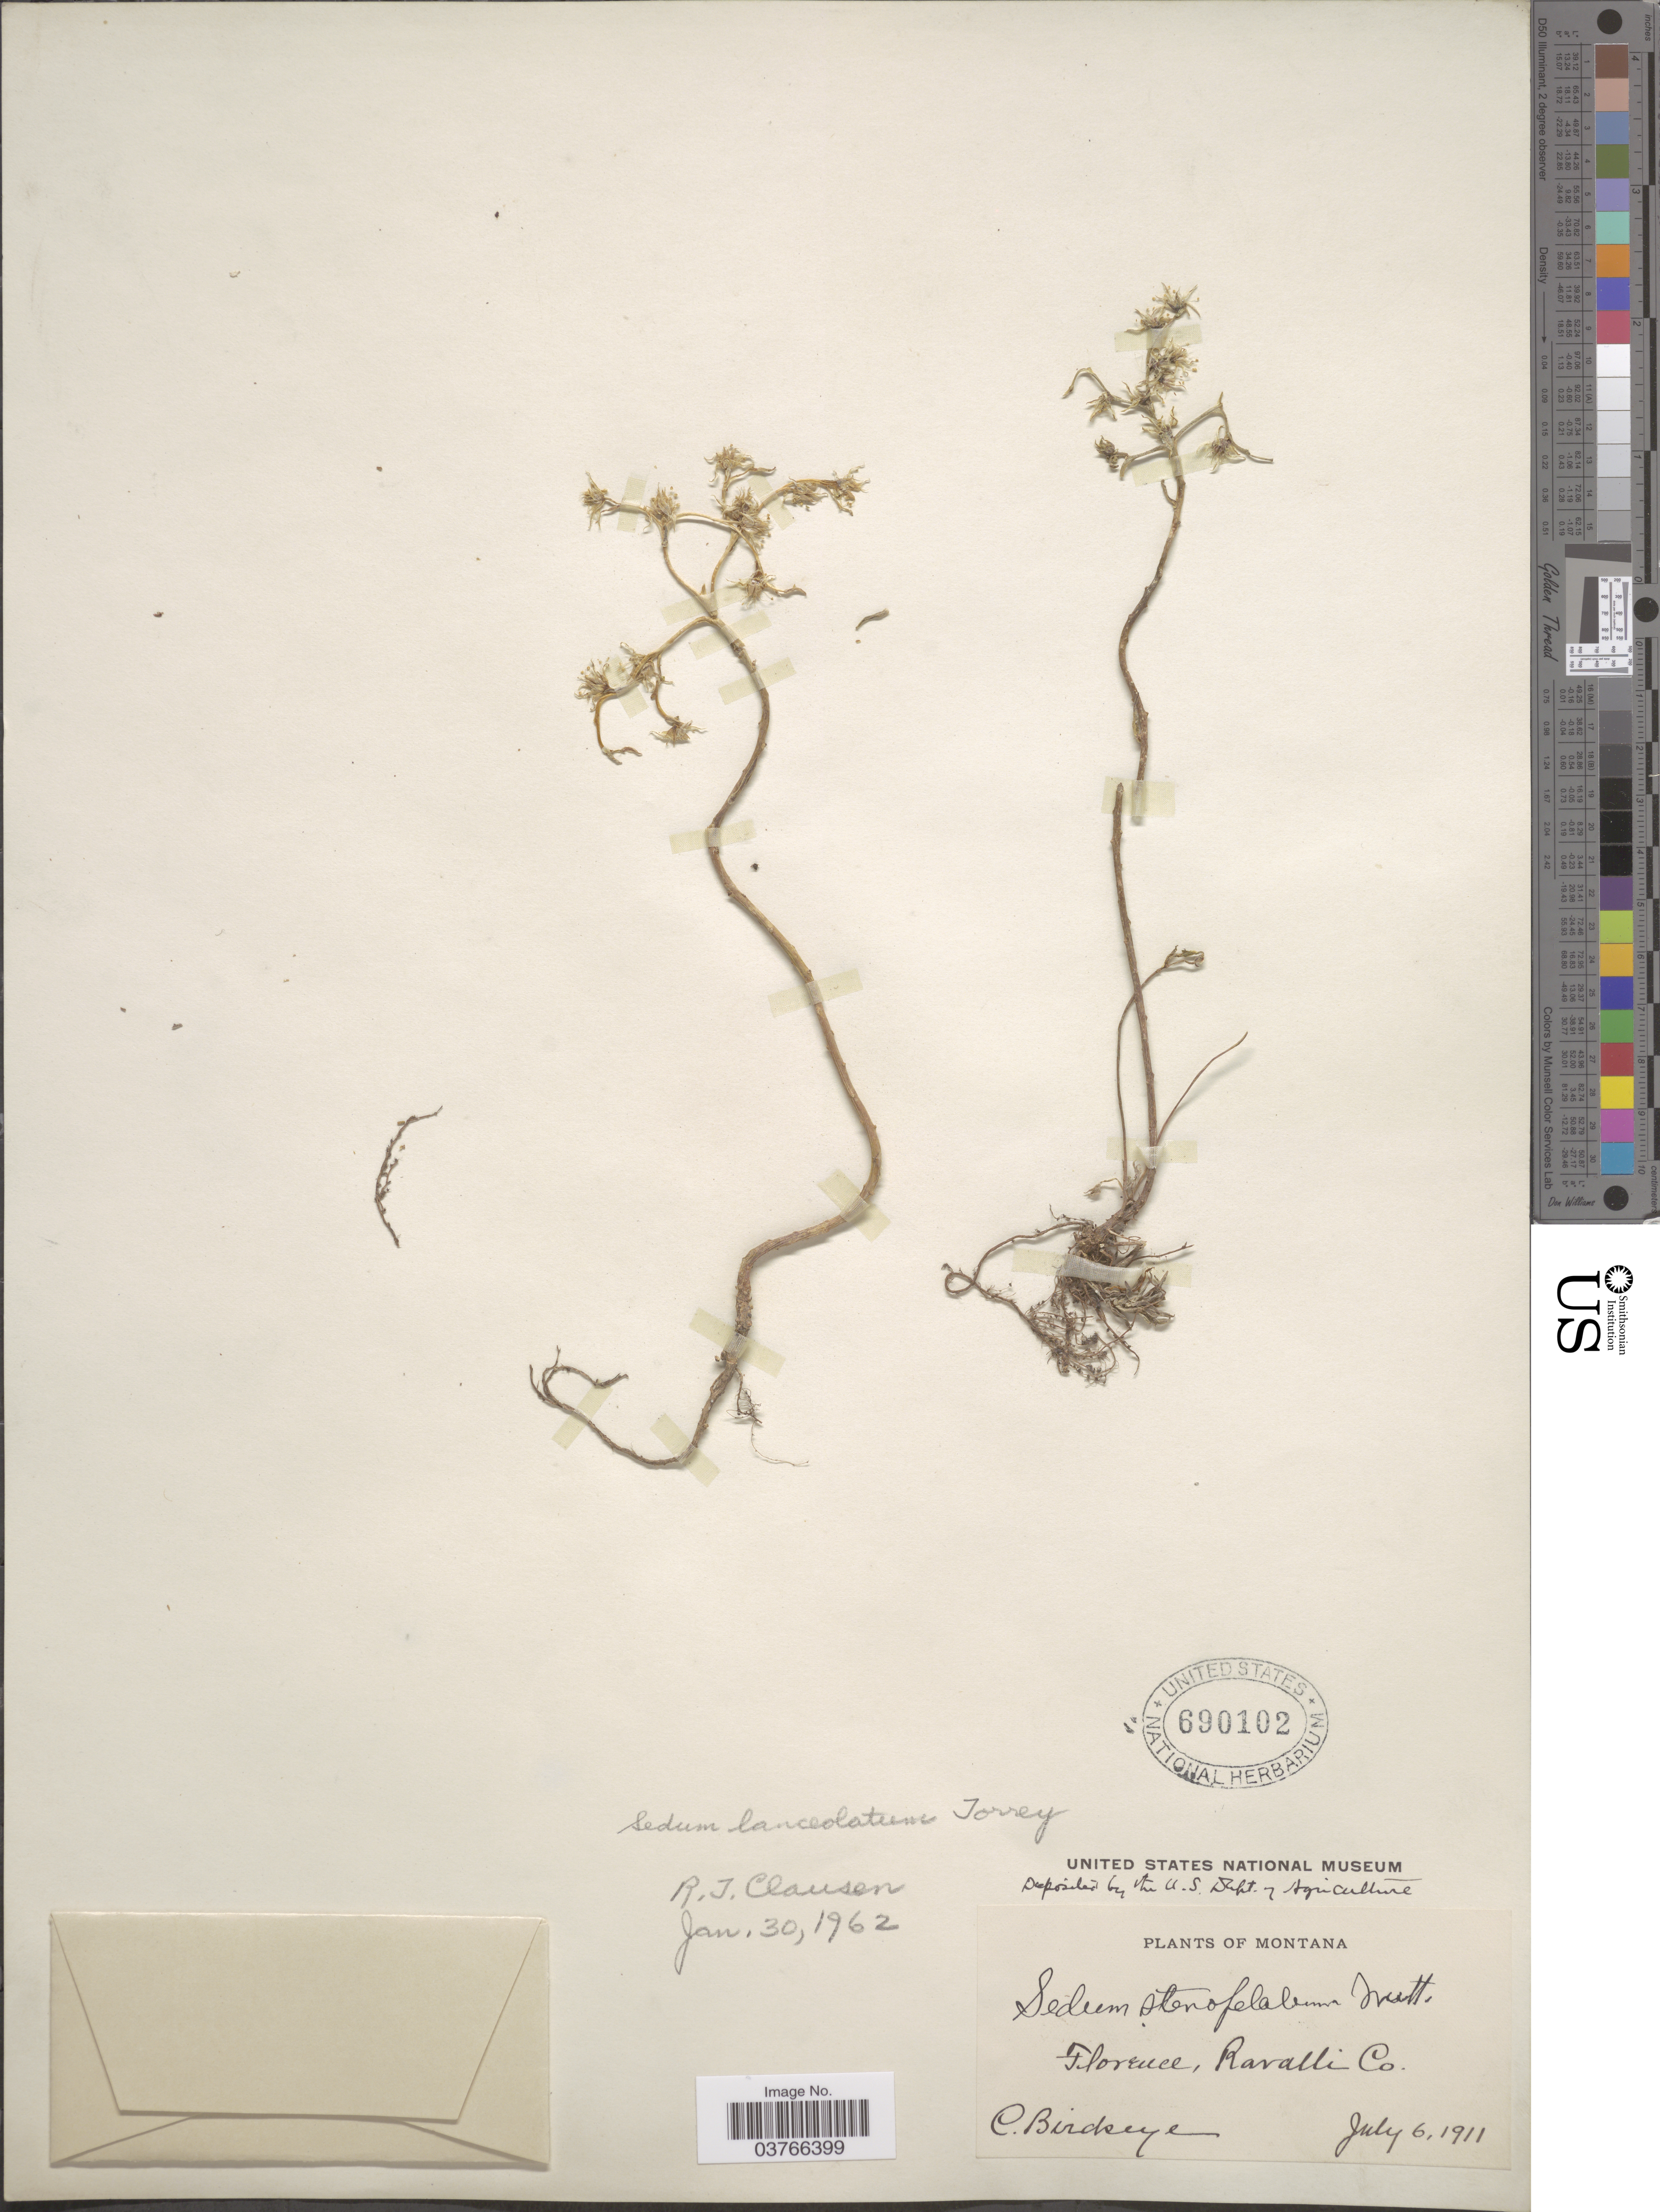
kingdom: Plantae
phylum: Tracheophyta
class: Magnoliopsida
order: Saxifragales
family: Crassulaceae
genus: Sedum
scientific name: Sedum lanceolatum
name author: Torr.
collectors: C. Birdseye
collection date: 1911-07-06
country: United States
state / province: Montana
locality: Florence, Ravalli Co.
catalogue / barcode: US 690102